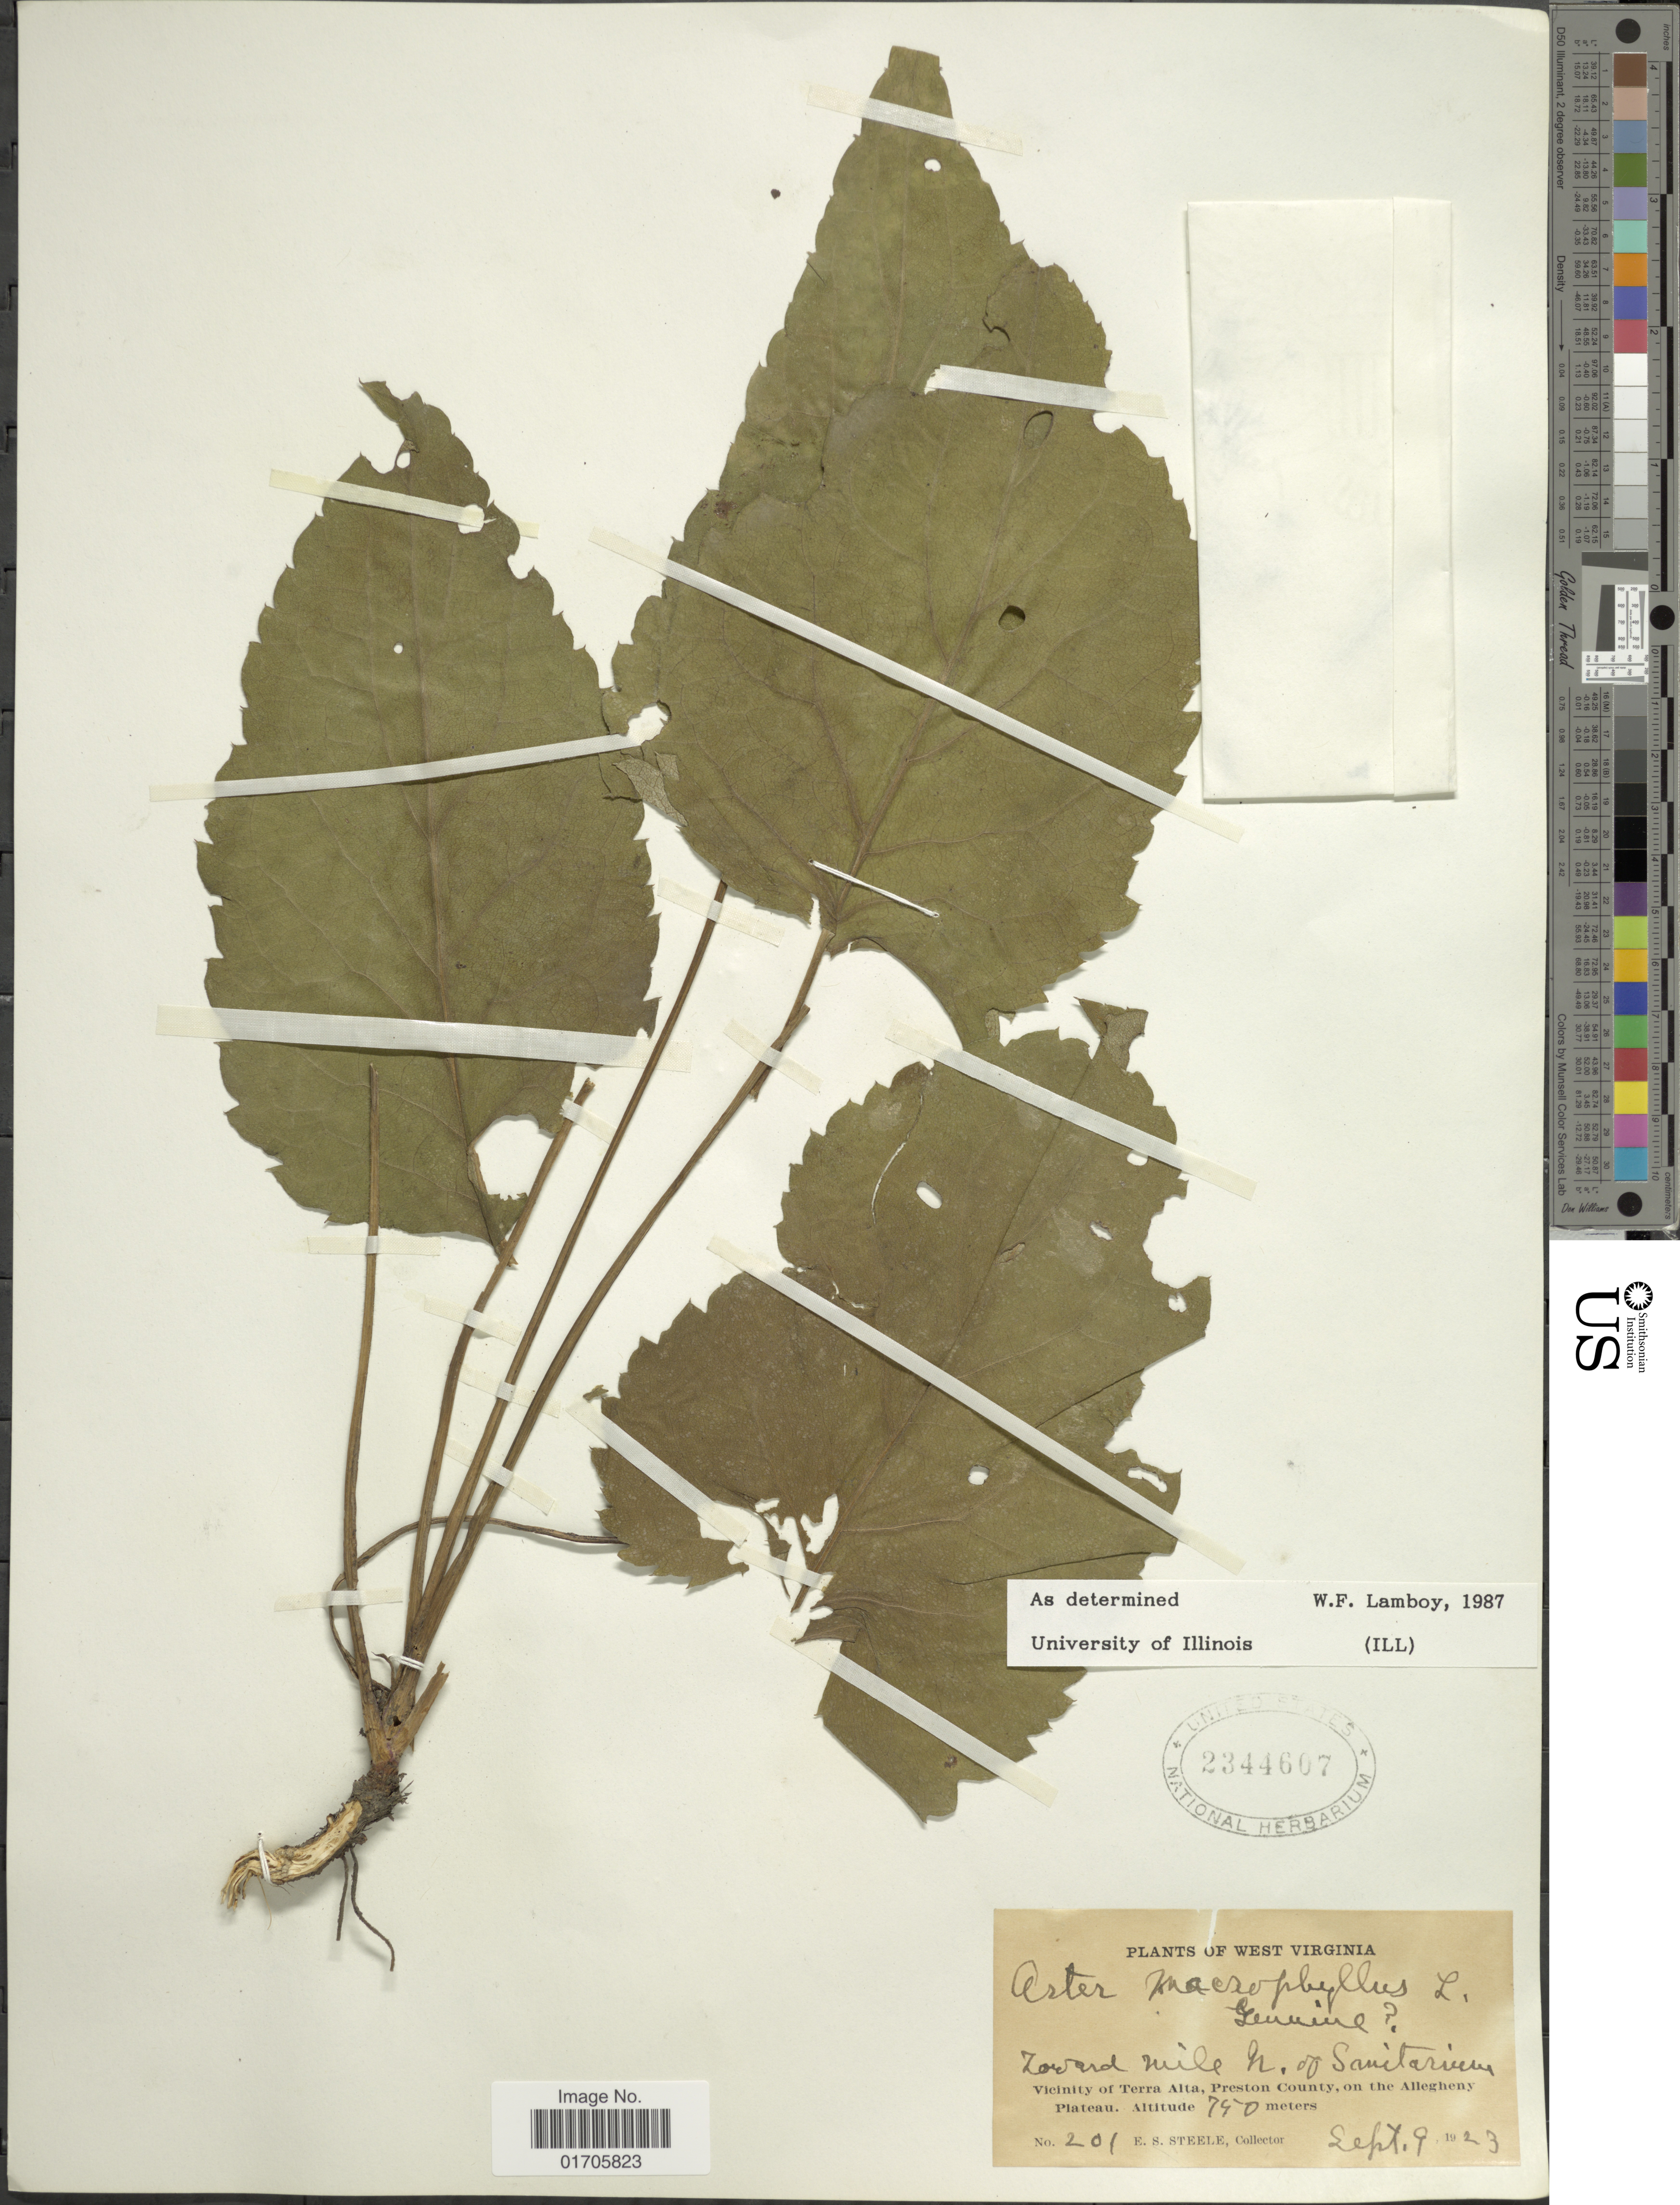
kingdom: Plantae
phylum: Tracheophyta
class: Magnoliopsida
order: Asterales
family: Asteraceae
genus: Eurybia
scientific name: Eurybia macrophylla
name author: (L.) Cass.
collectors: E. Steele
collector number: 201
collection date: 1923-09-09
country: United States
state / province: West Virginia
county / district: Preston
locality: Toward mile N. of Sanitarium. Vicinity of Terra Alta, Preston County, on the Allegheny Plateau.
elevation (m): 750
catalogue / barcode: US 2344607